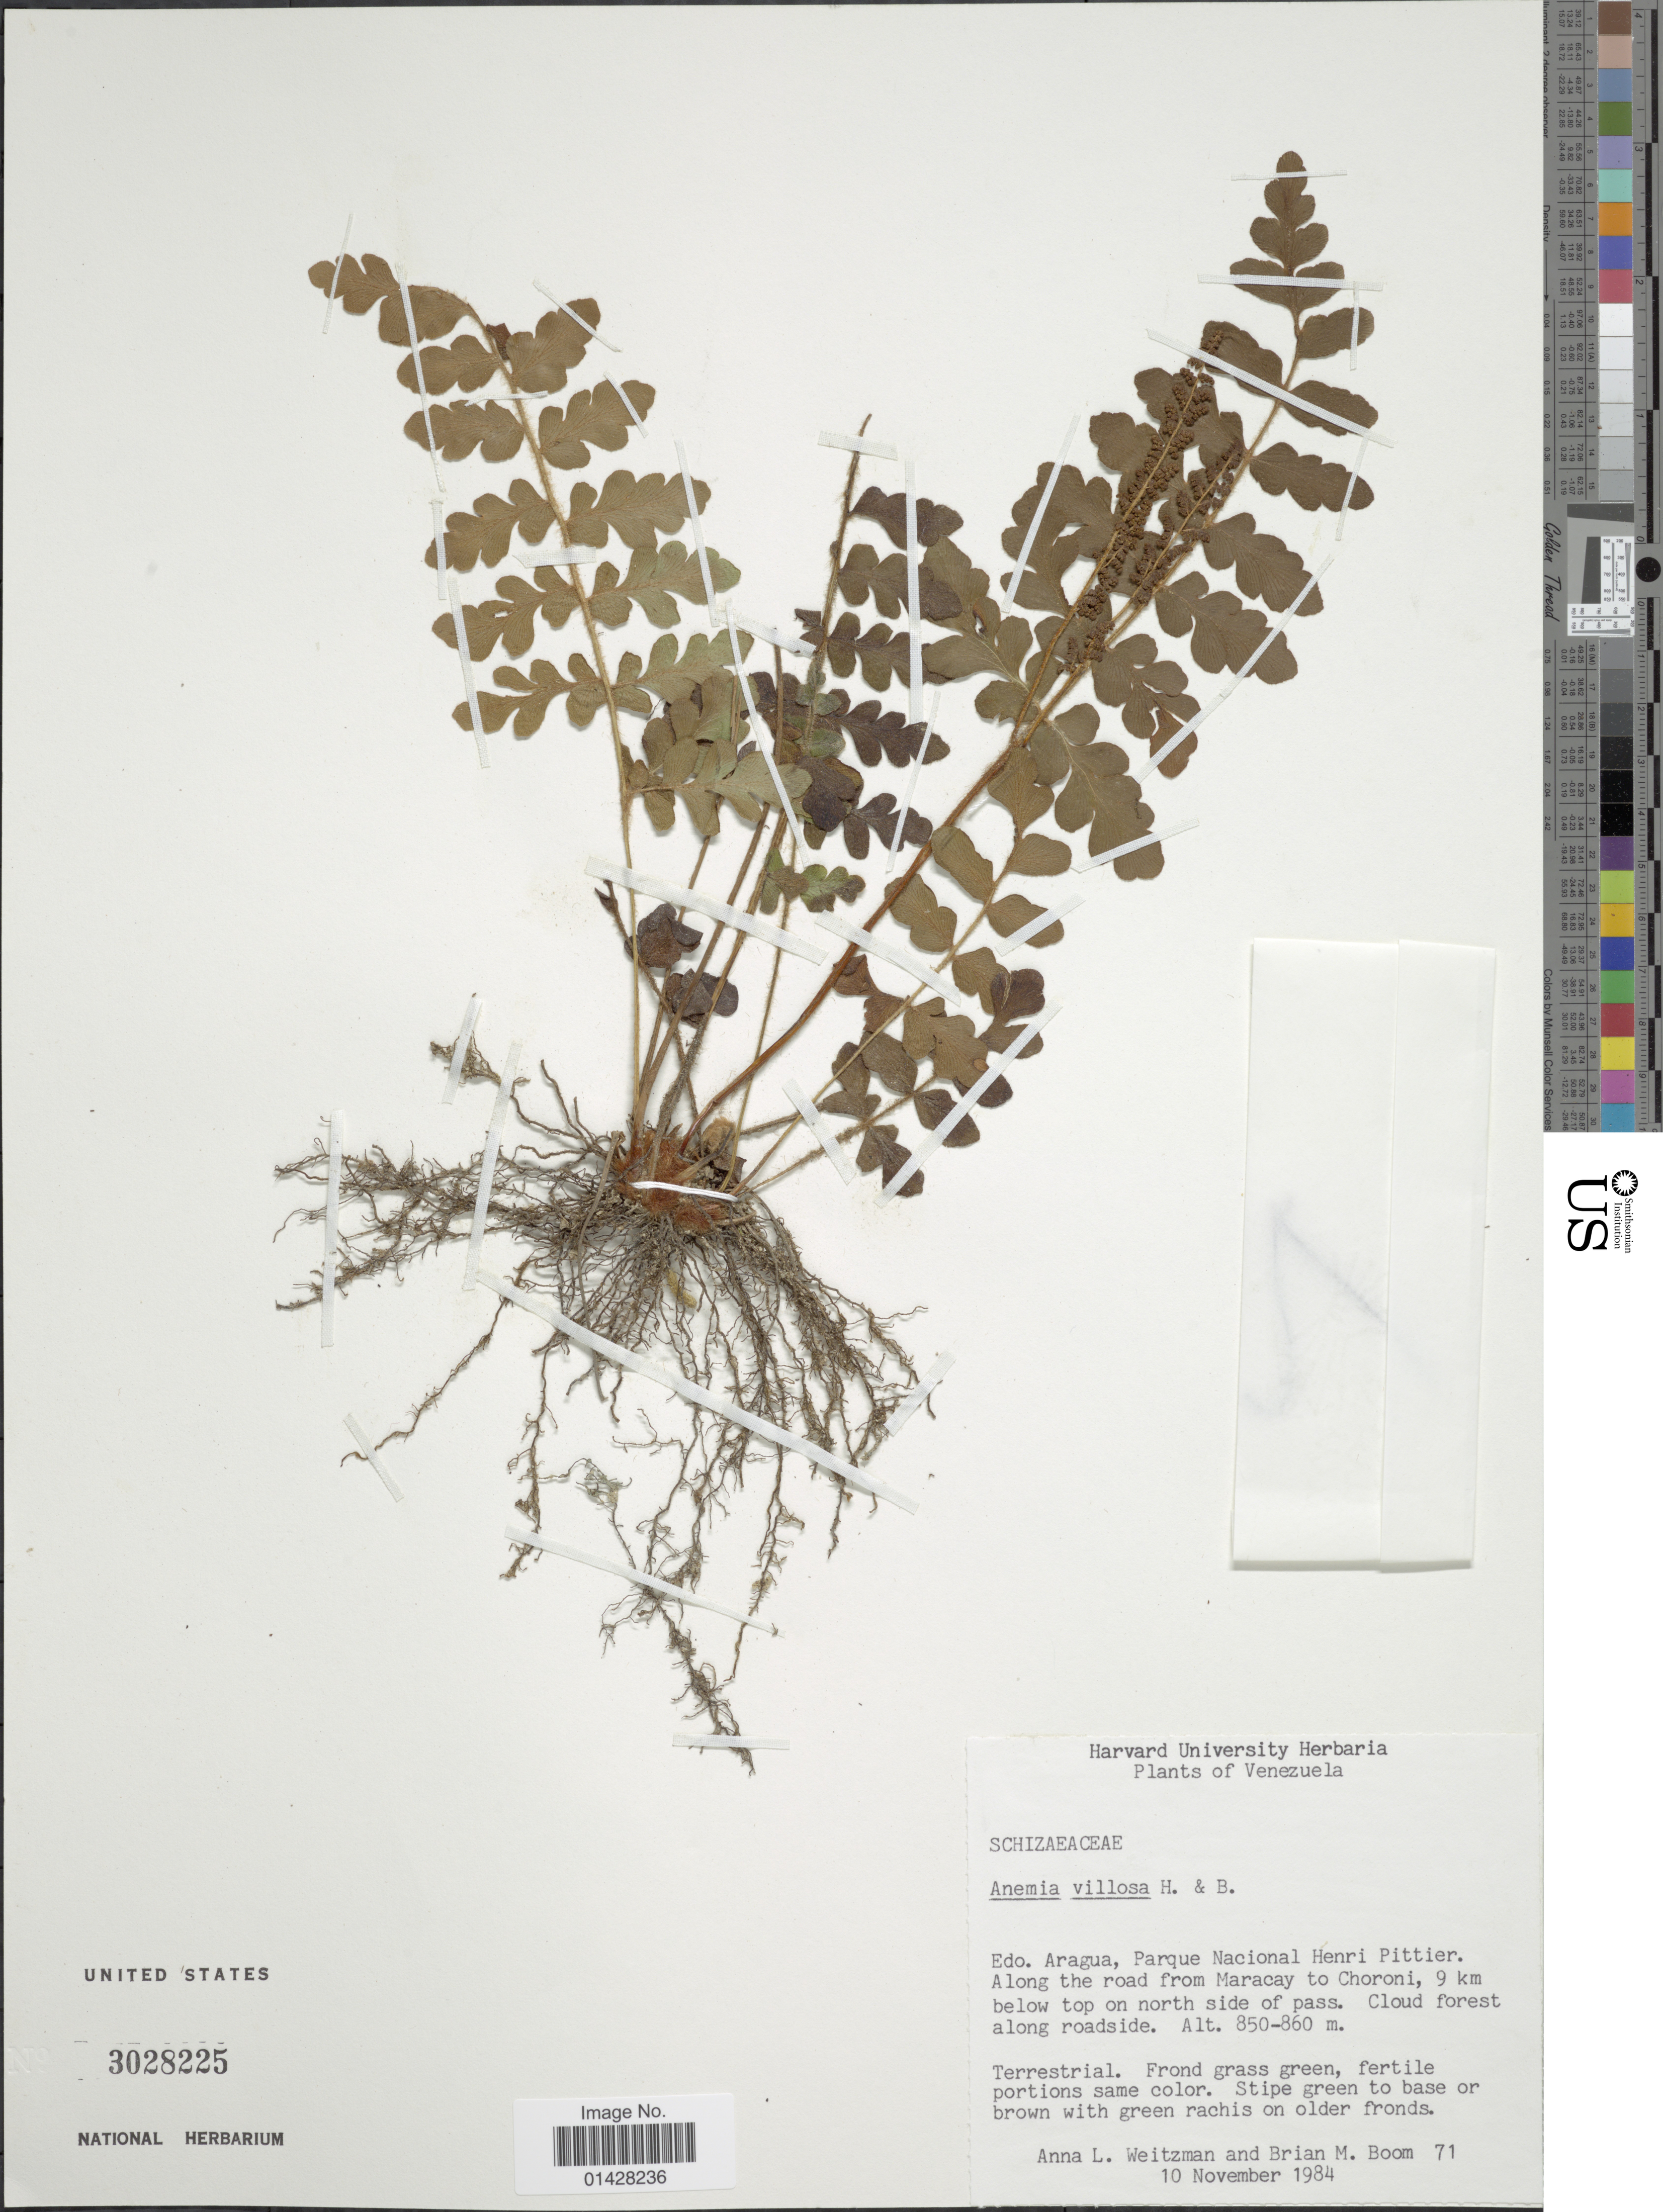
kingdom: Plantae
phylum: Tracheophyta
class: Polypodiopsida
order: Schizaeales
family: Anemiaceae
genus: Anemia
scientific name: Anemia villosa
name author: Humb. & Bonpl. ex Willd.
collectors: A. L. Weitzman & B. M. Boom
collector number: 71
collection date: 1984-11-10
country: Venezuela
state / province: Aragua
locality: Edo. Aragua, Parque Nacional Henri Pittier. Along the road from Maracay to Choroni, 9 km below top on north side of pass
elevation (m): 850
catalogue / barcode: US 3028225